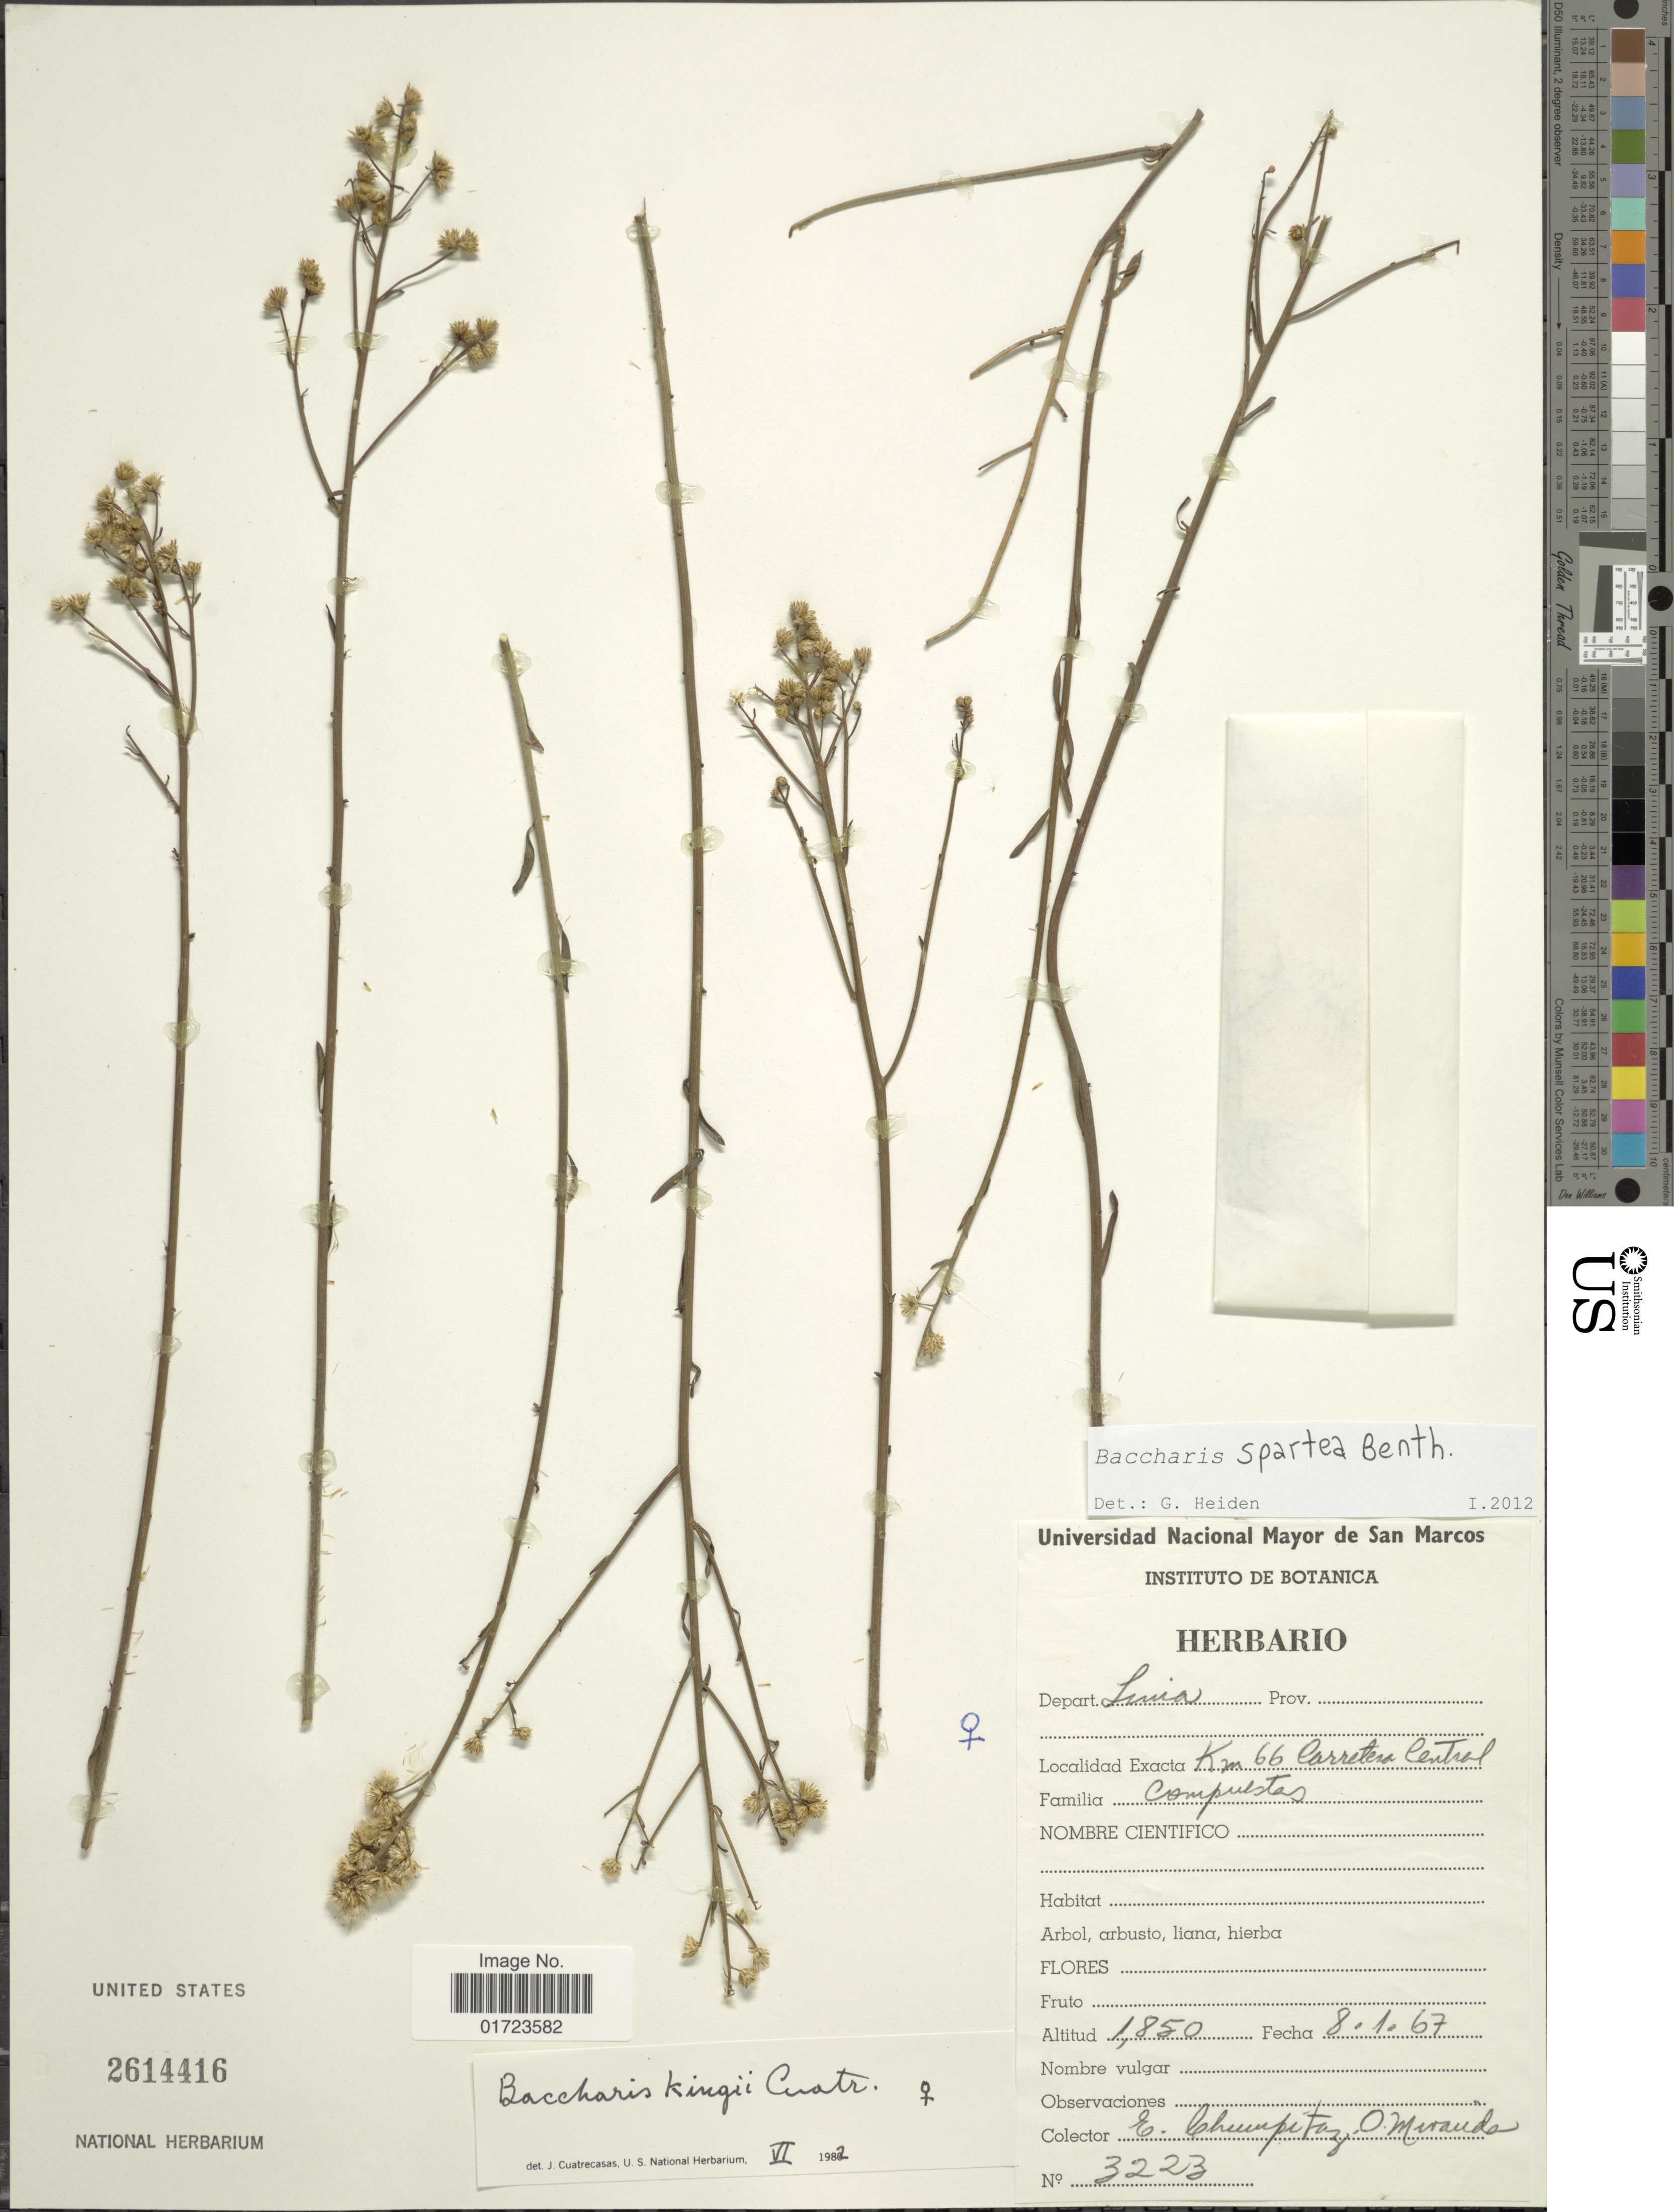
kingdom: Plantae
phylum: Tracheophyta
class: Magnoliopsida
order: Asterales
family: Asteraceae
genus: Baccharis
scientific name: Baccharis spartea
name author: Benth.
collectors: Chumpitáz & O. Miranda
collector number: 3223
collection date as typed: Transcribed d/m/y: 8/1/67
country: Peru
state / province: Lima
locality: Dept. Lima. Km 66 Carretera Central.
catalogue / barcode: US 2614416